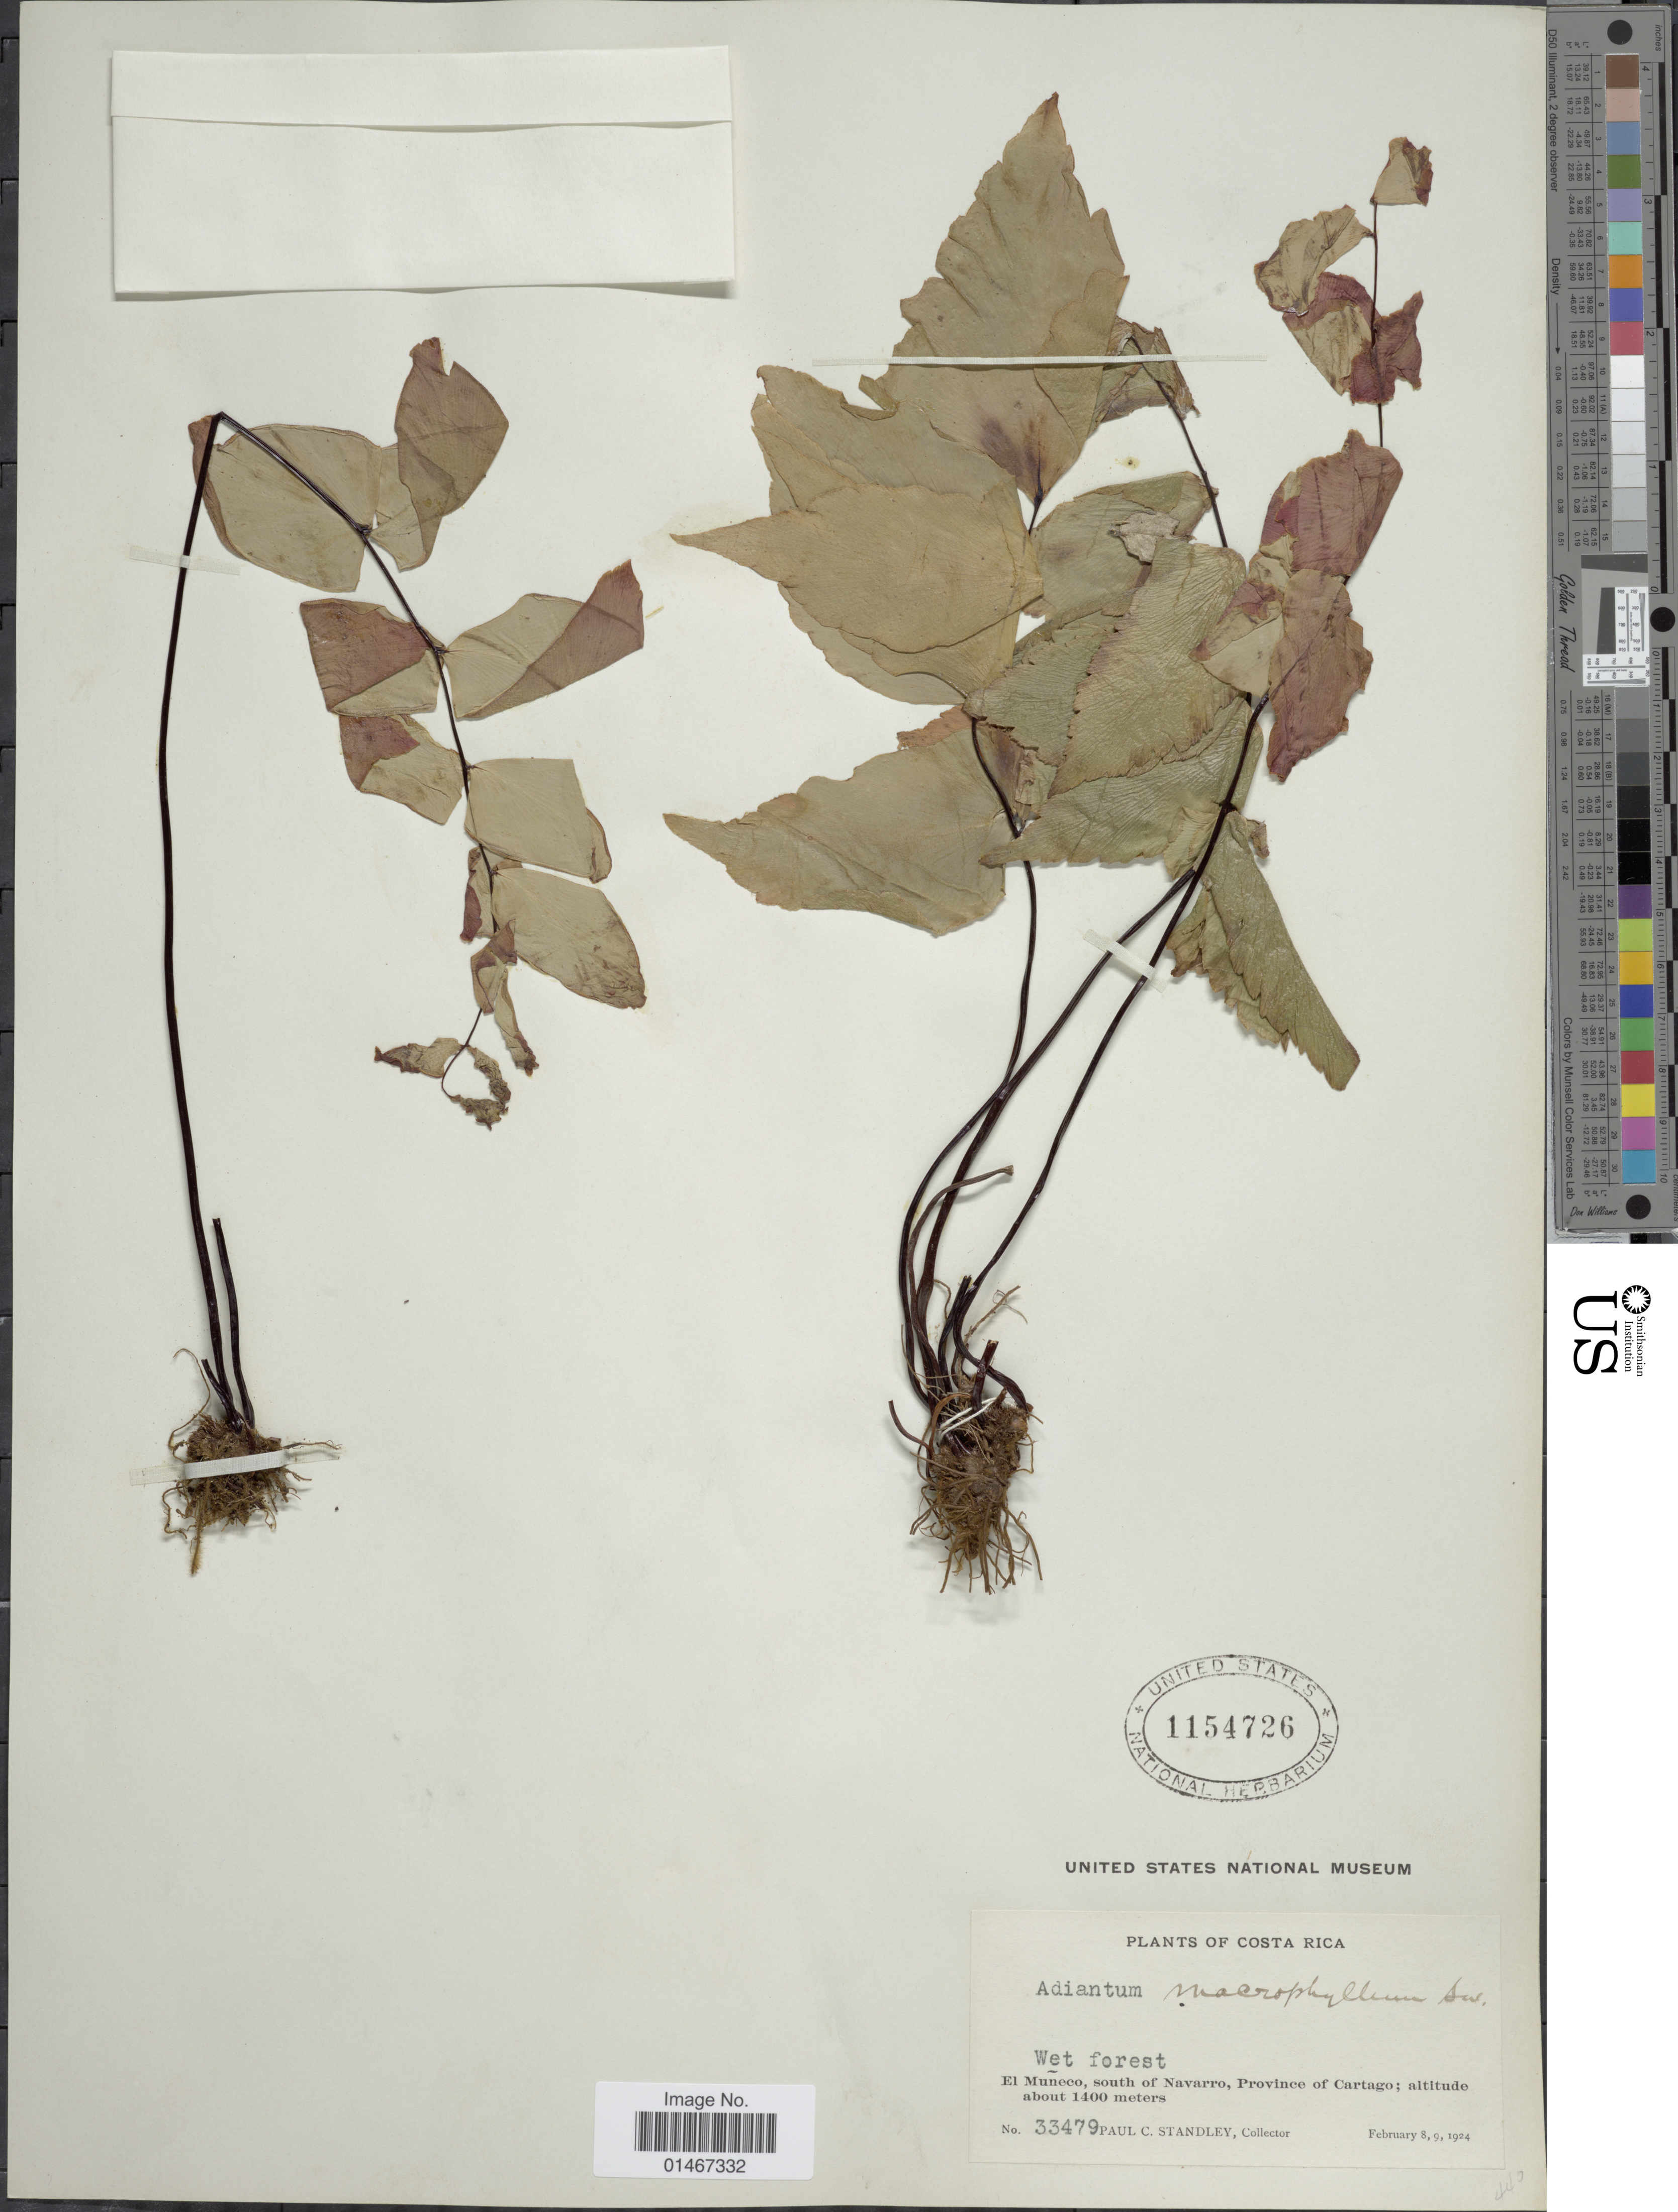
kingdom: Plantae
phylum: Tracheophyta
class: Polypodiopsida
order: Polypodiales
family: Pteridaceae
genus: Adiantum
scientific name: Adiantum macrophyllum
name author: Sw.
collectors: P. C. Standley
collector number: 33479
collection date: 1924-02-08/1924-02-09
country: Costa Rica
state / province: Cartago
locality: El Muneco, south of Navarro, Province of Cartago.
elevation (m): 1400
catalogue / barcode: US 1154726